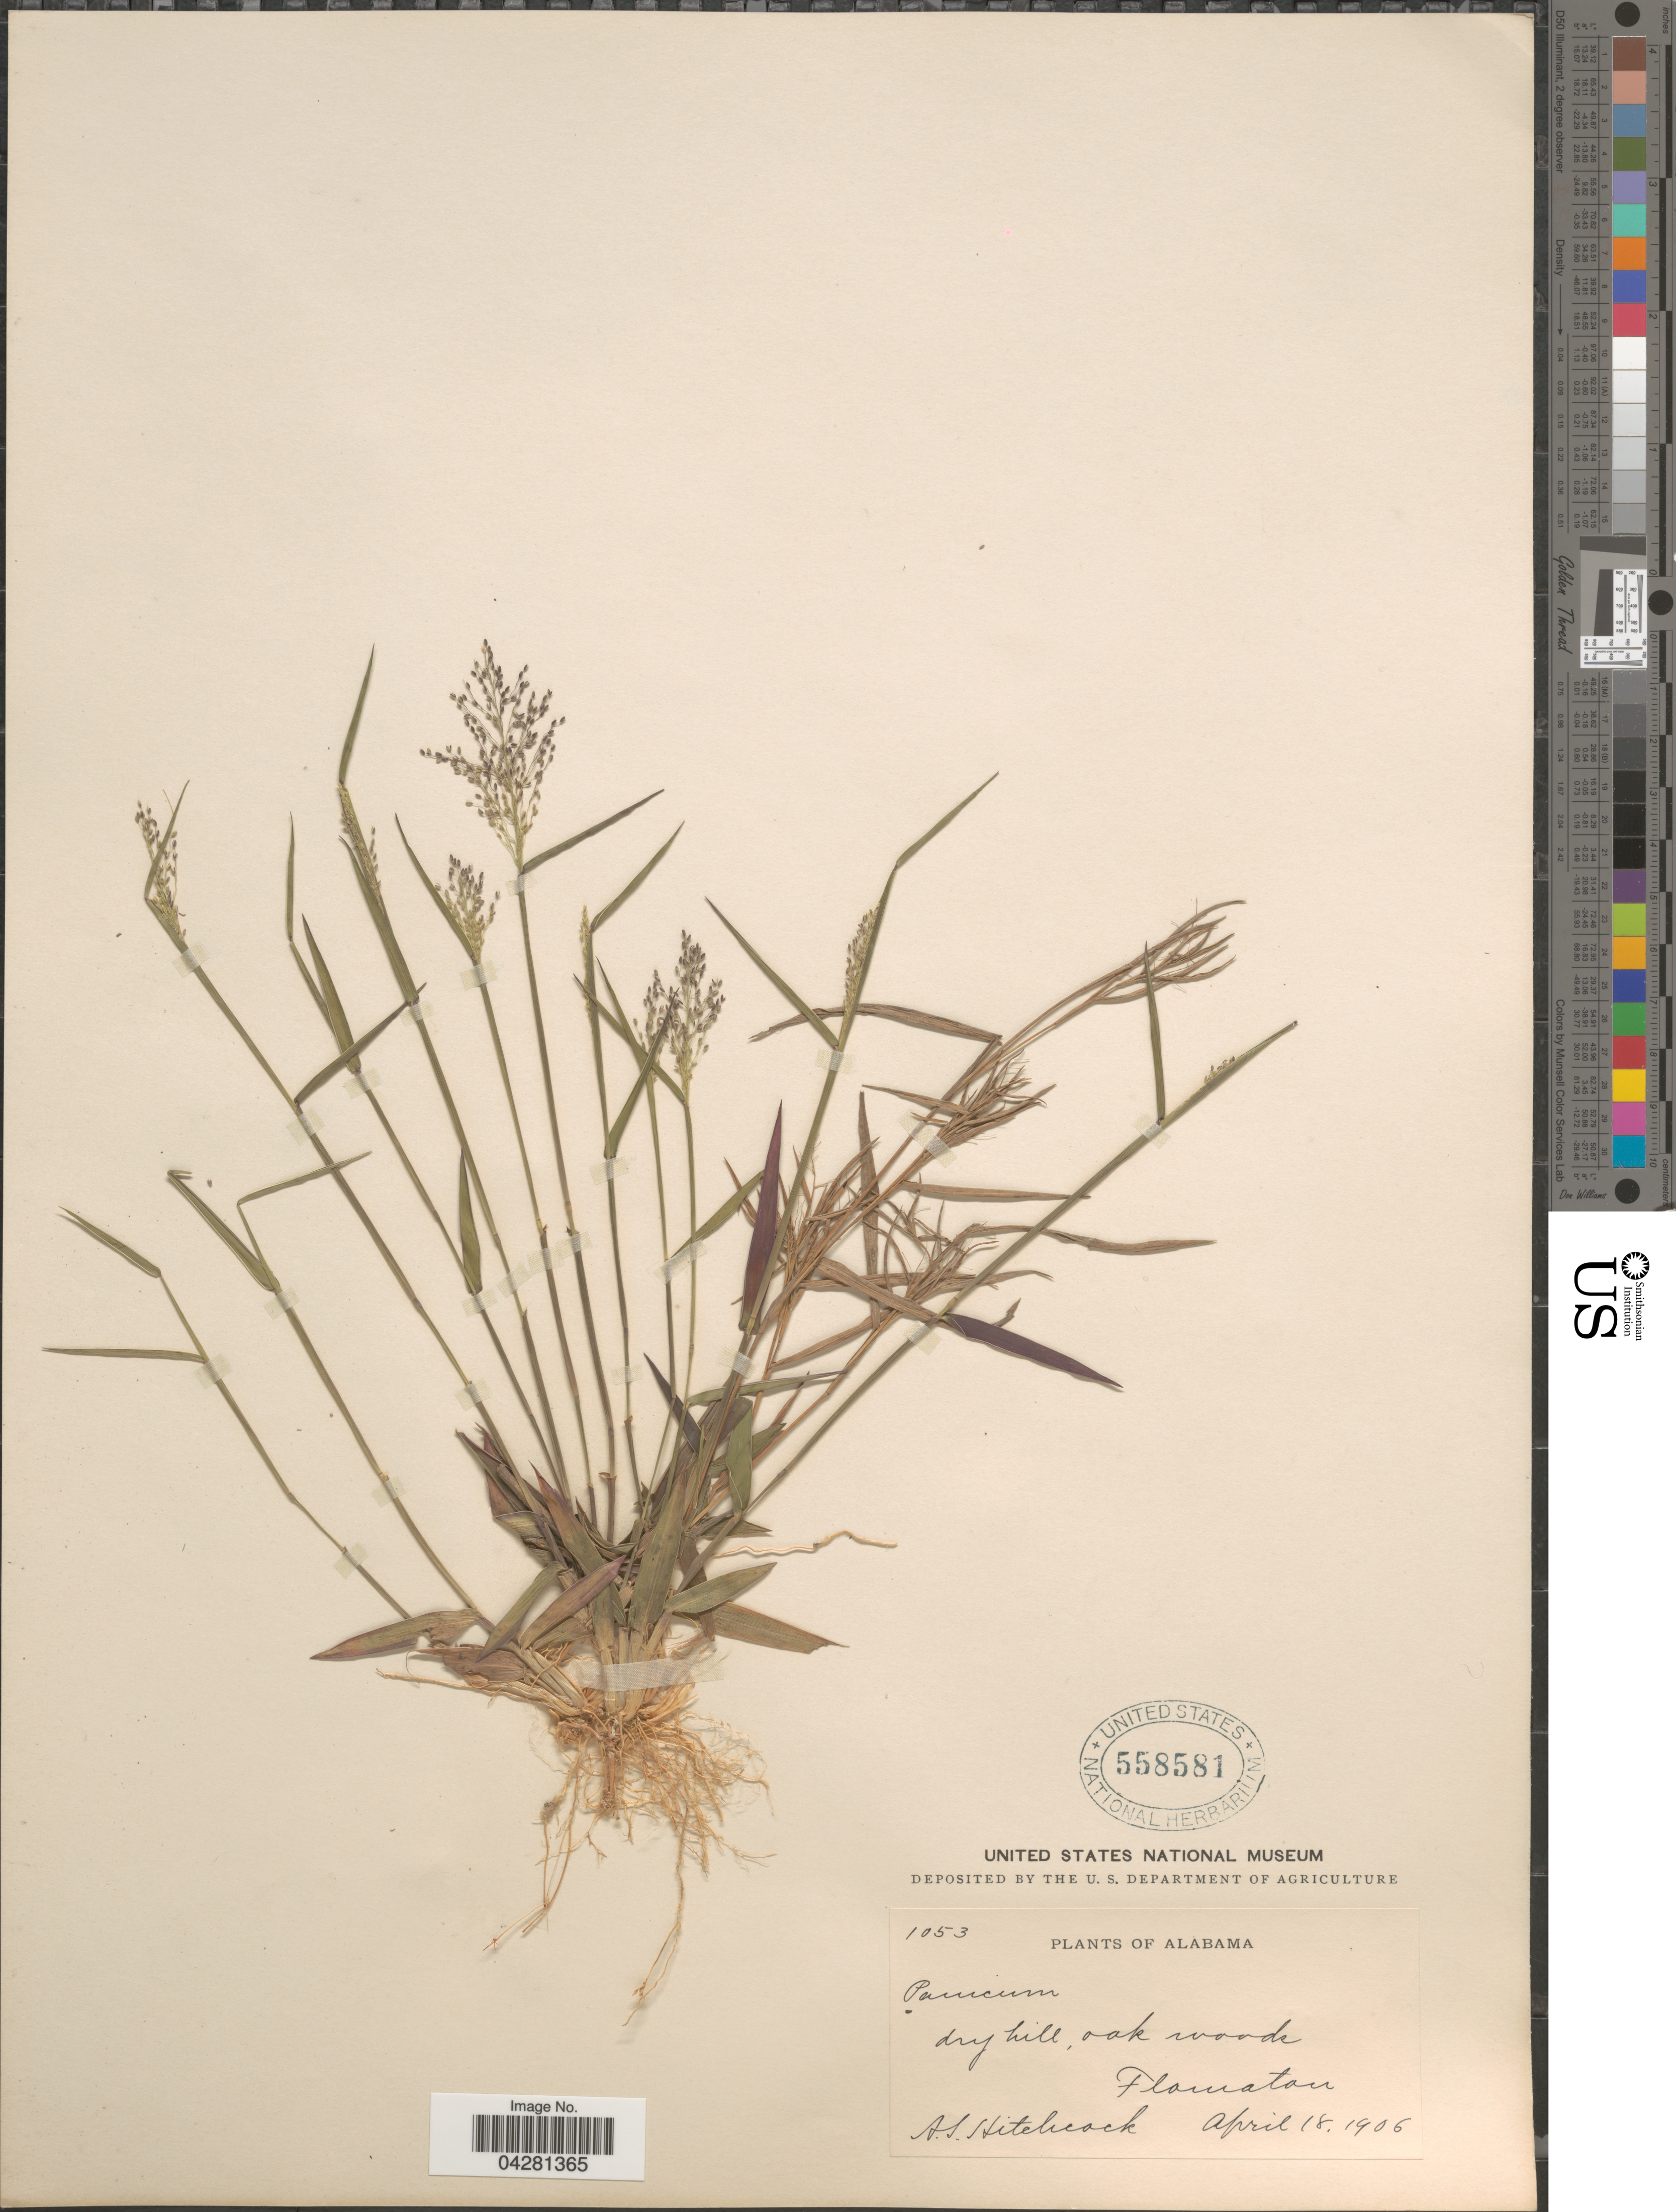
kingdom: Plantae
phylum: Tracheophyta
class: Liliopsida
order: Poales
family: Poaceae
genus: Dichanthelium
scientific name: Dichanthelium dichotomum var. unciphyllum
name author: (Trin.) Davidse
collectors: A. S. Hitchcock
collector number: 1053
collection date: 1906-04-18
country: United States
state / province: Alabama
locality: Flomaton.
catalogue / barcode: US 558581